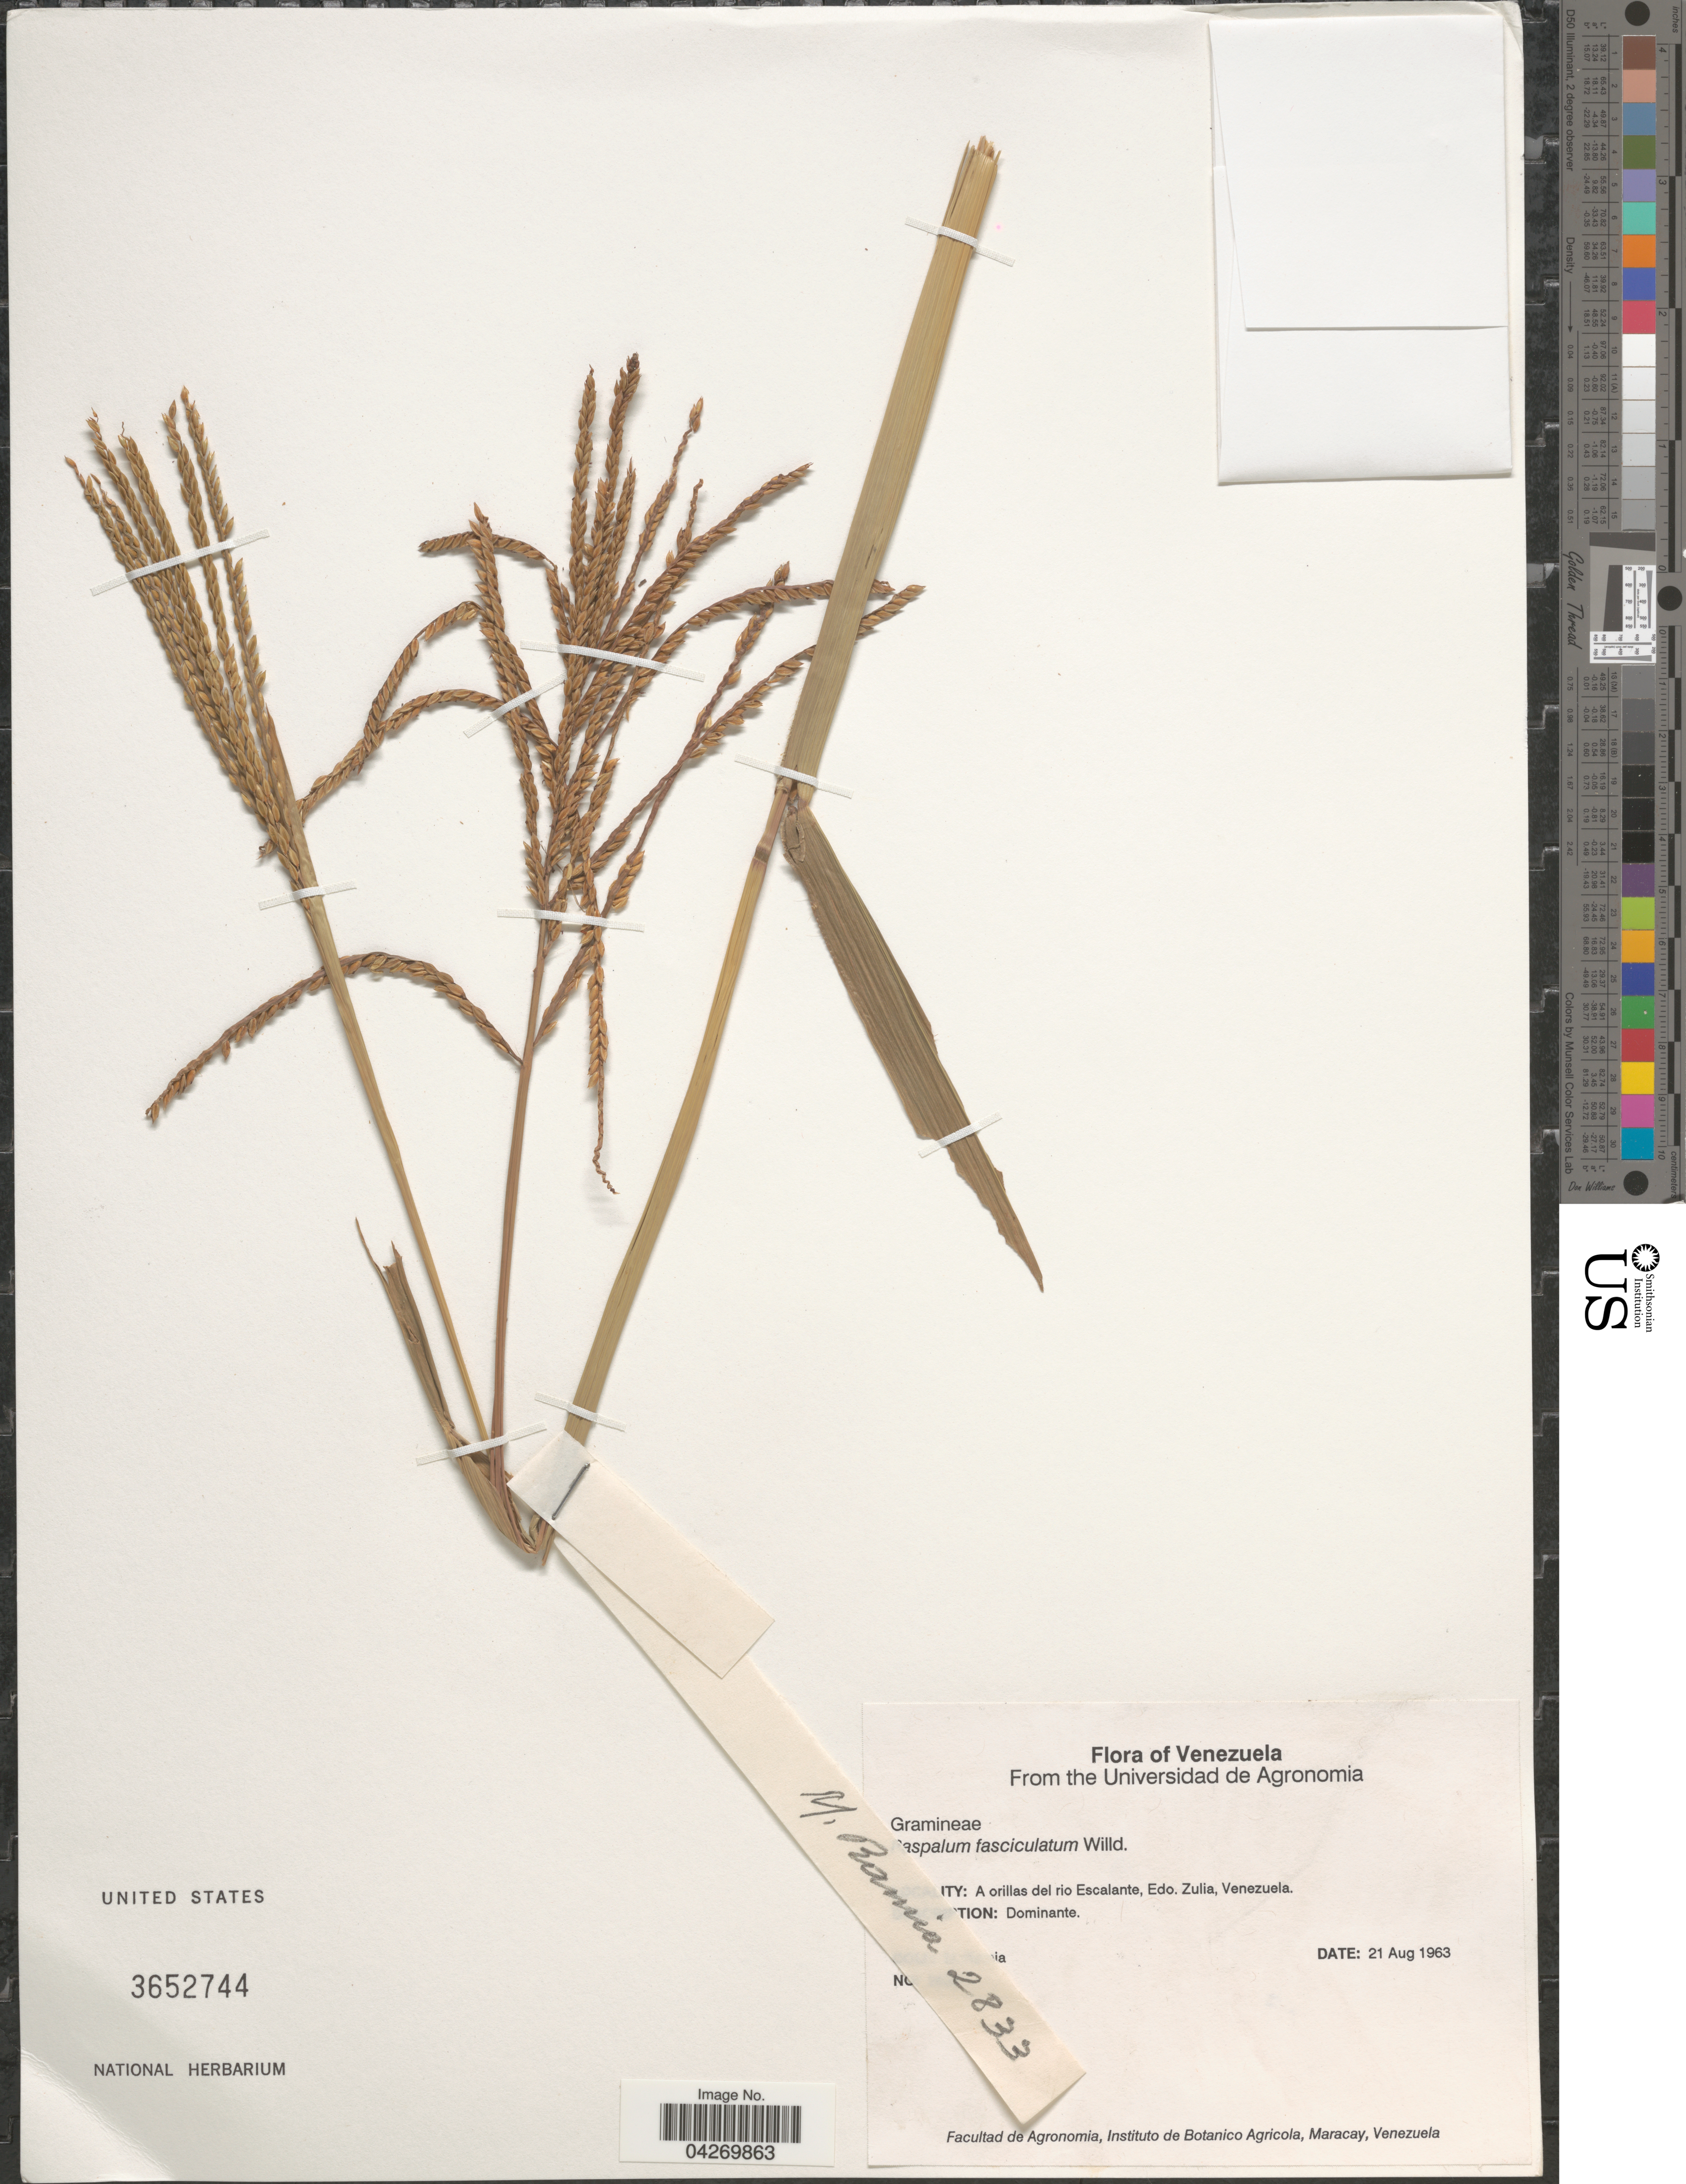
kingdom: Plantae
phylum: Tracheophyta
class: Liliopsida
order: Poales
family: Poaceae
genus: Paspalum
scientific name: Paspalum fasciculatum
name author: Willd. ex Flüggé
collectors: M. Ramia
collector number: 2833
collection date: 1963-08-21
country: Venezuela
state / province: Zulia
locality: A orillas del rio Escalante, Edo. Zulia.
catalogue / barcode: US 3652744